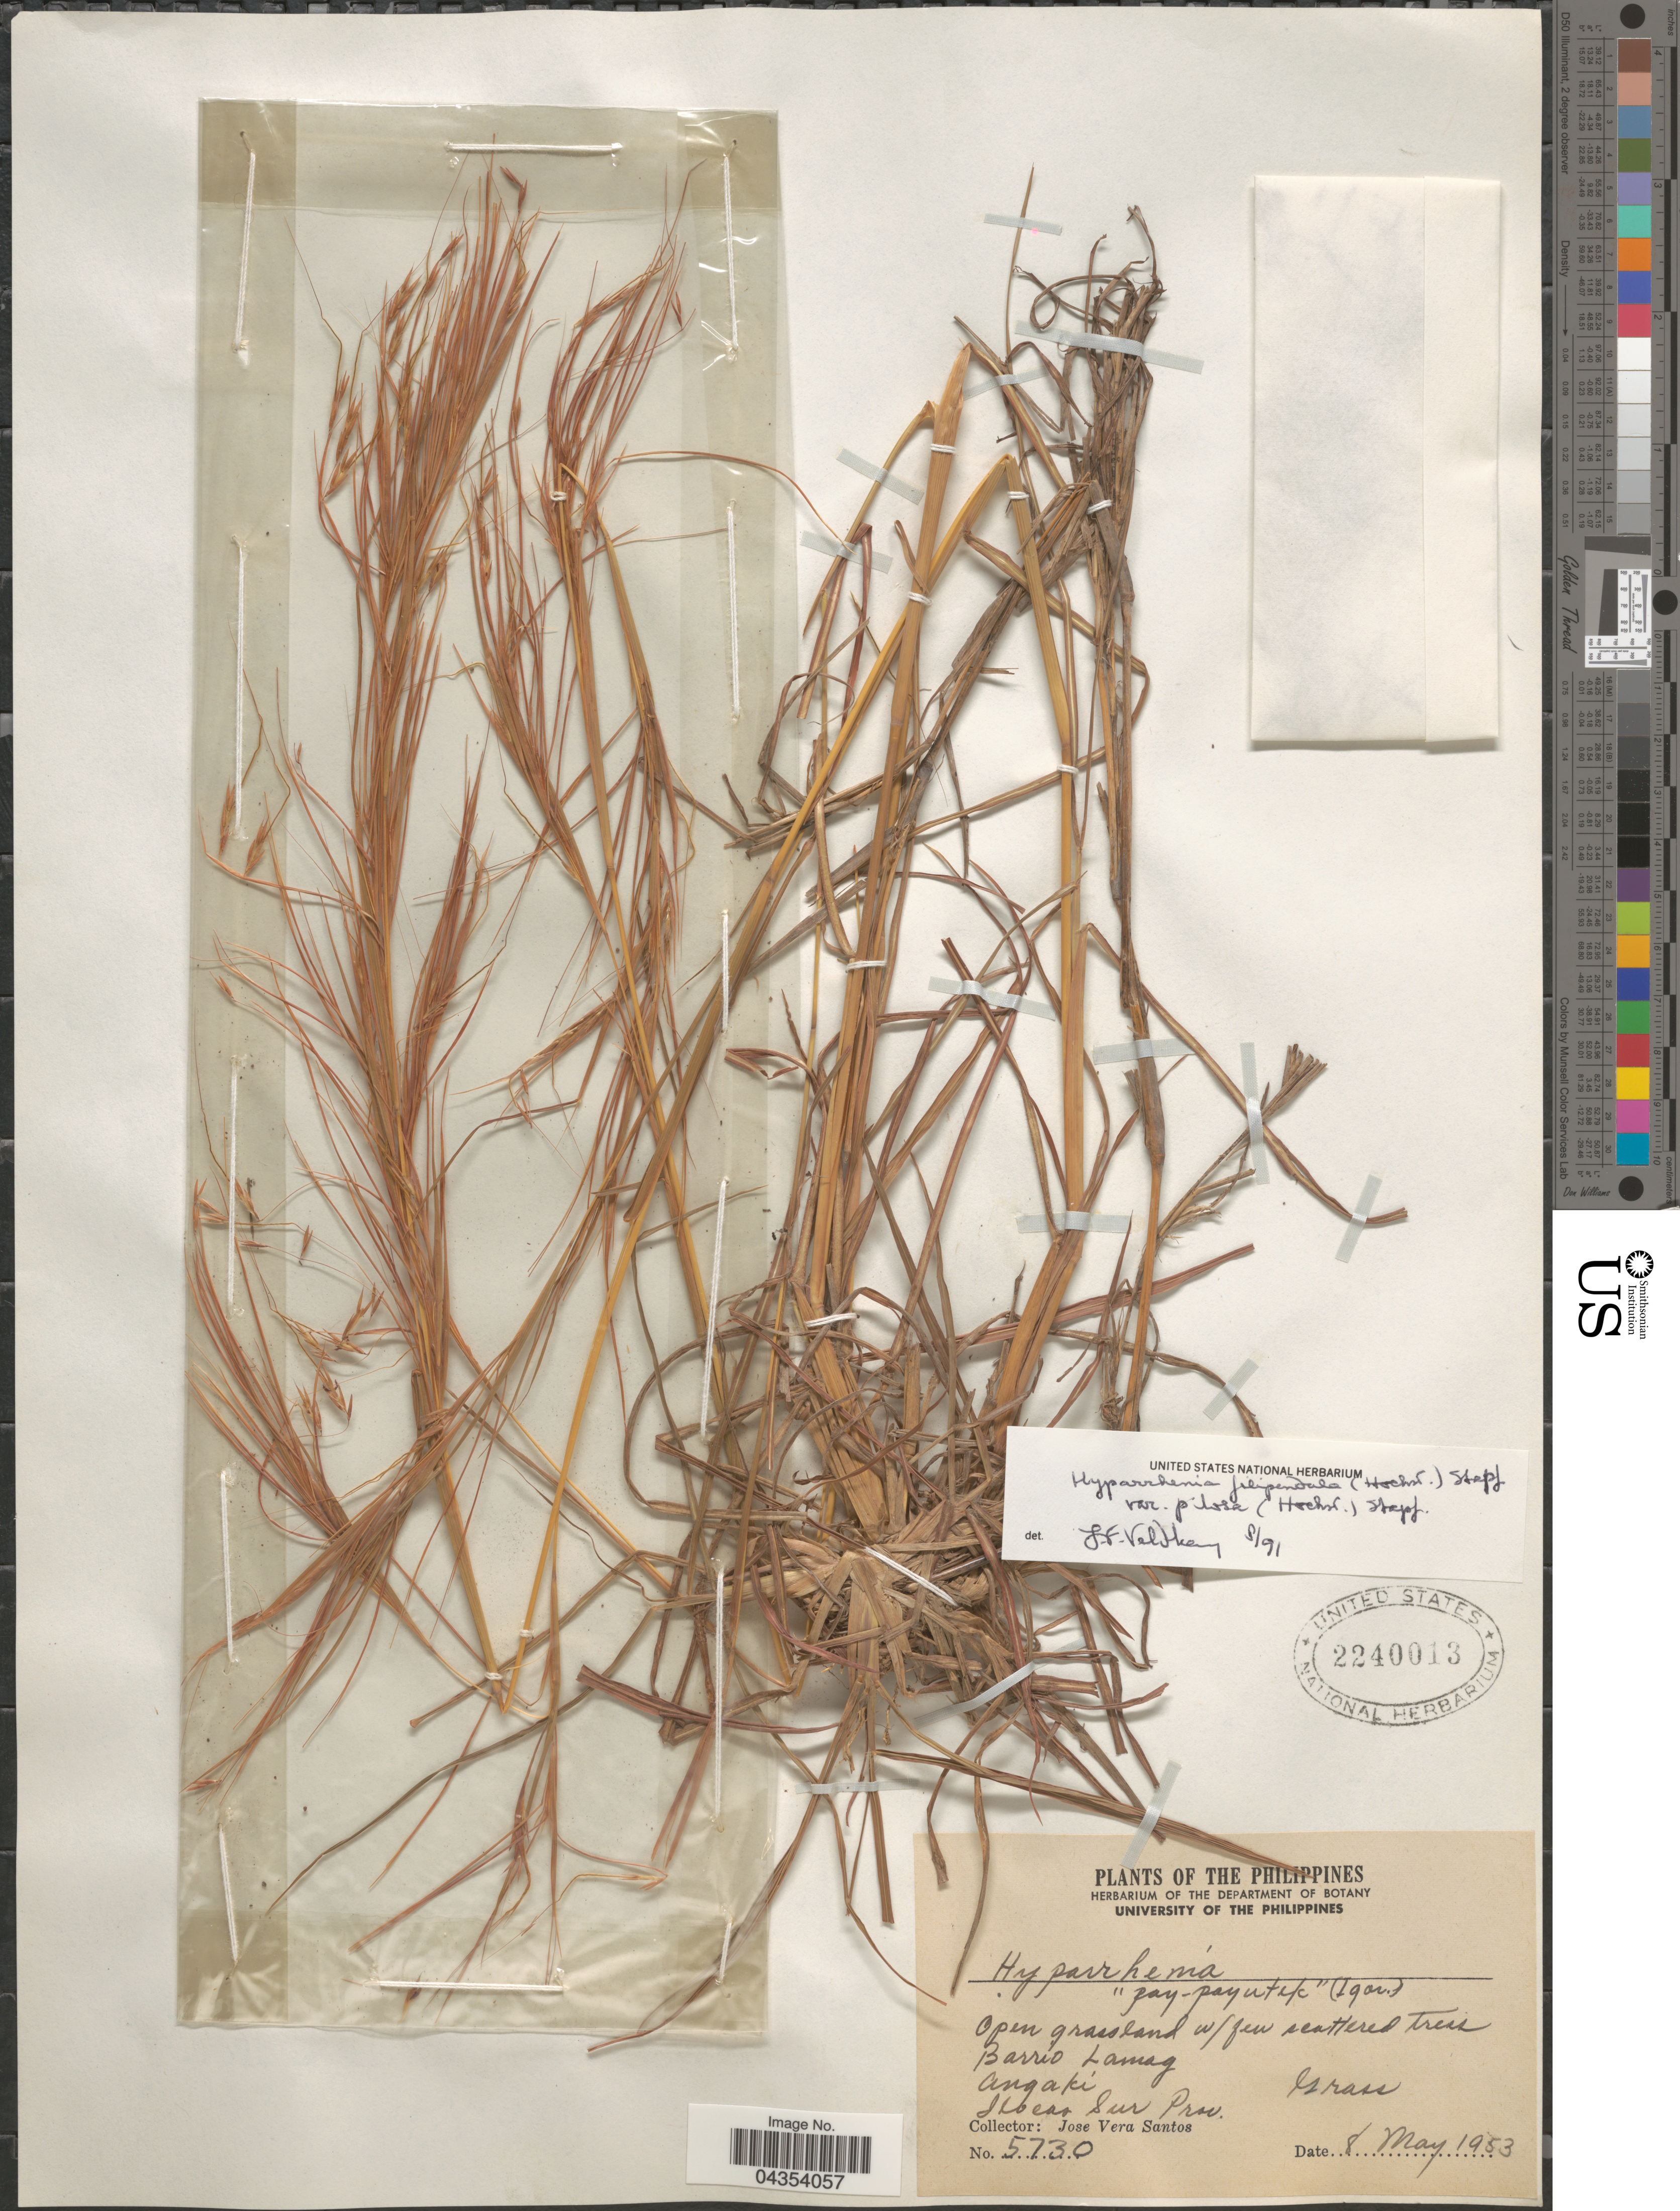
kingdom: Plantae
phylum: Tracheophyta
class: Liliopsida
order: Poales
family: Poaceae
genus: Hyparrhenia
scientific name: Hyparrhenia filipendula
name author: (Hochr.) Stapf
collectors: J. Santos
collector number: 5730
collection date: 1953-05-08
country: Philippines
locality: The Philippines. Barrio Lamag. Angaki. Ilocos Sur Prov.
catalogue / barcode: US 2240013